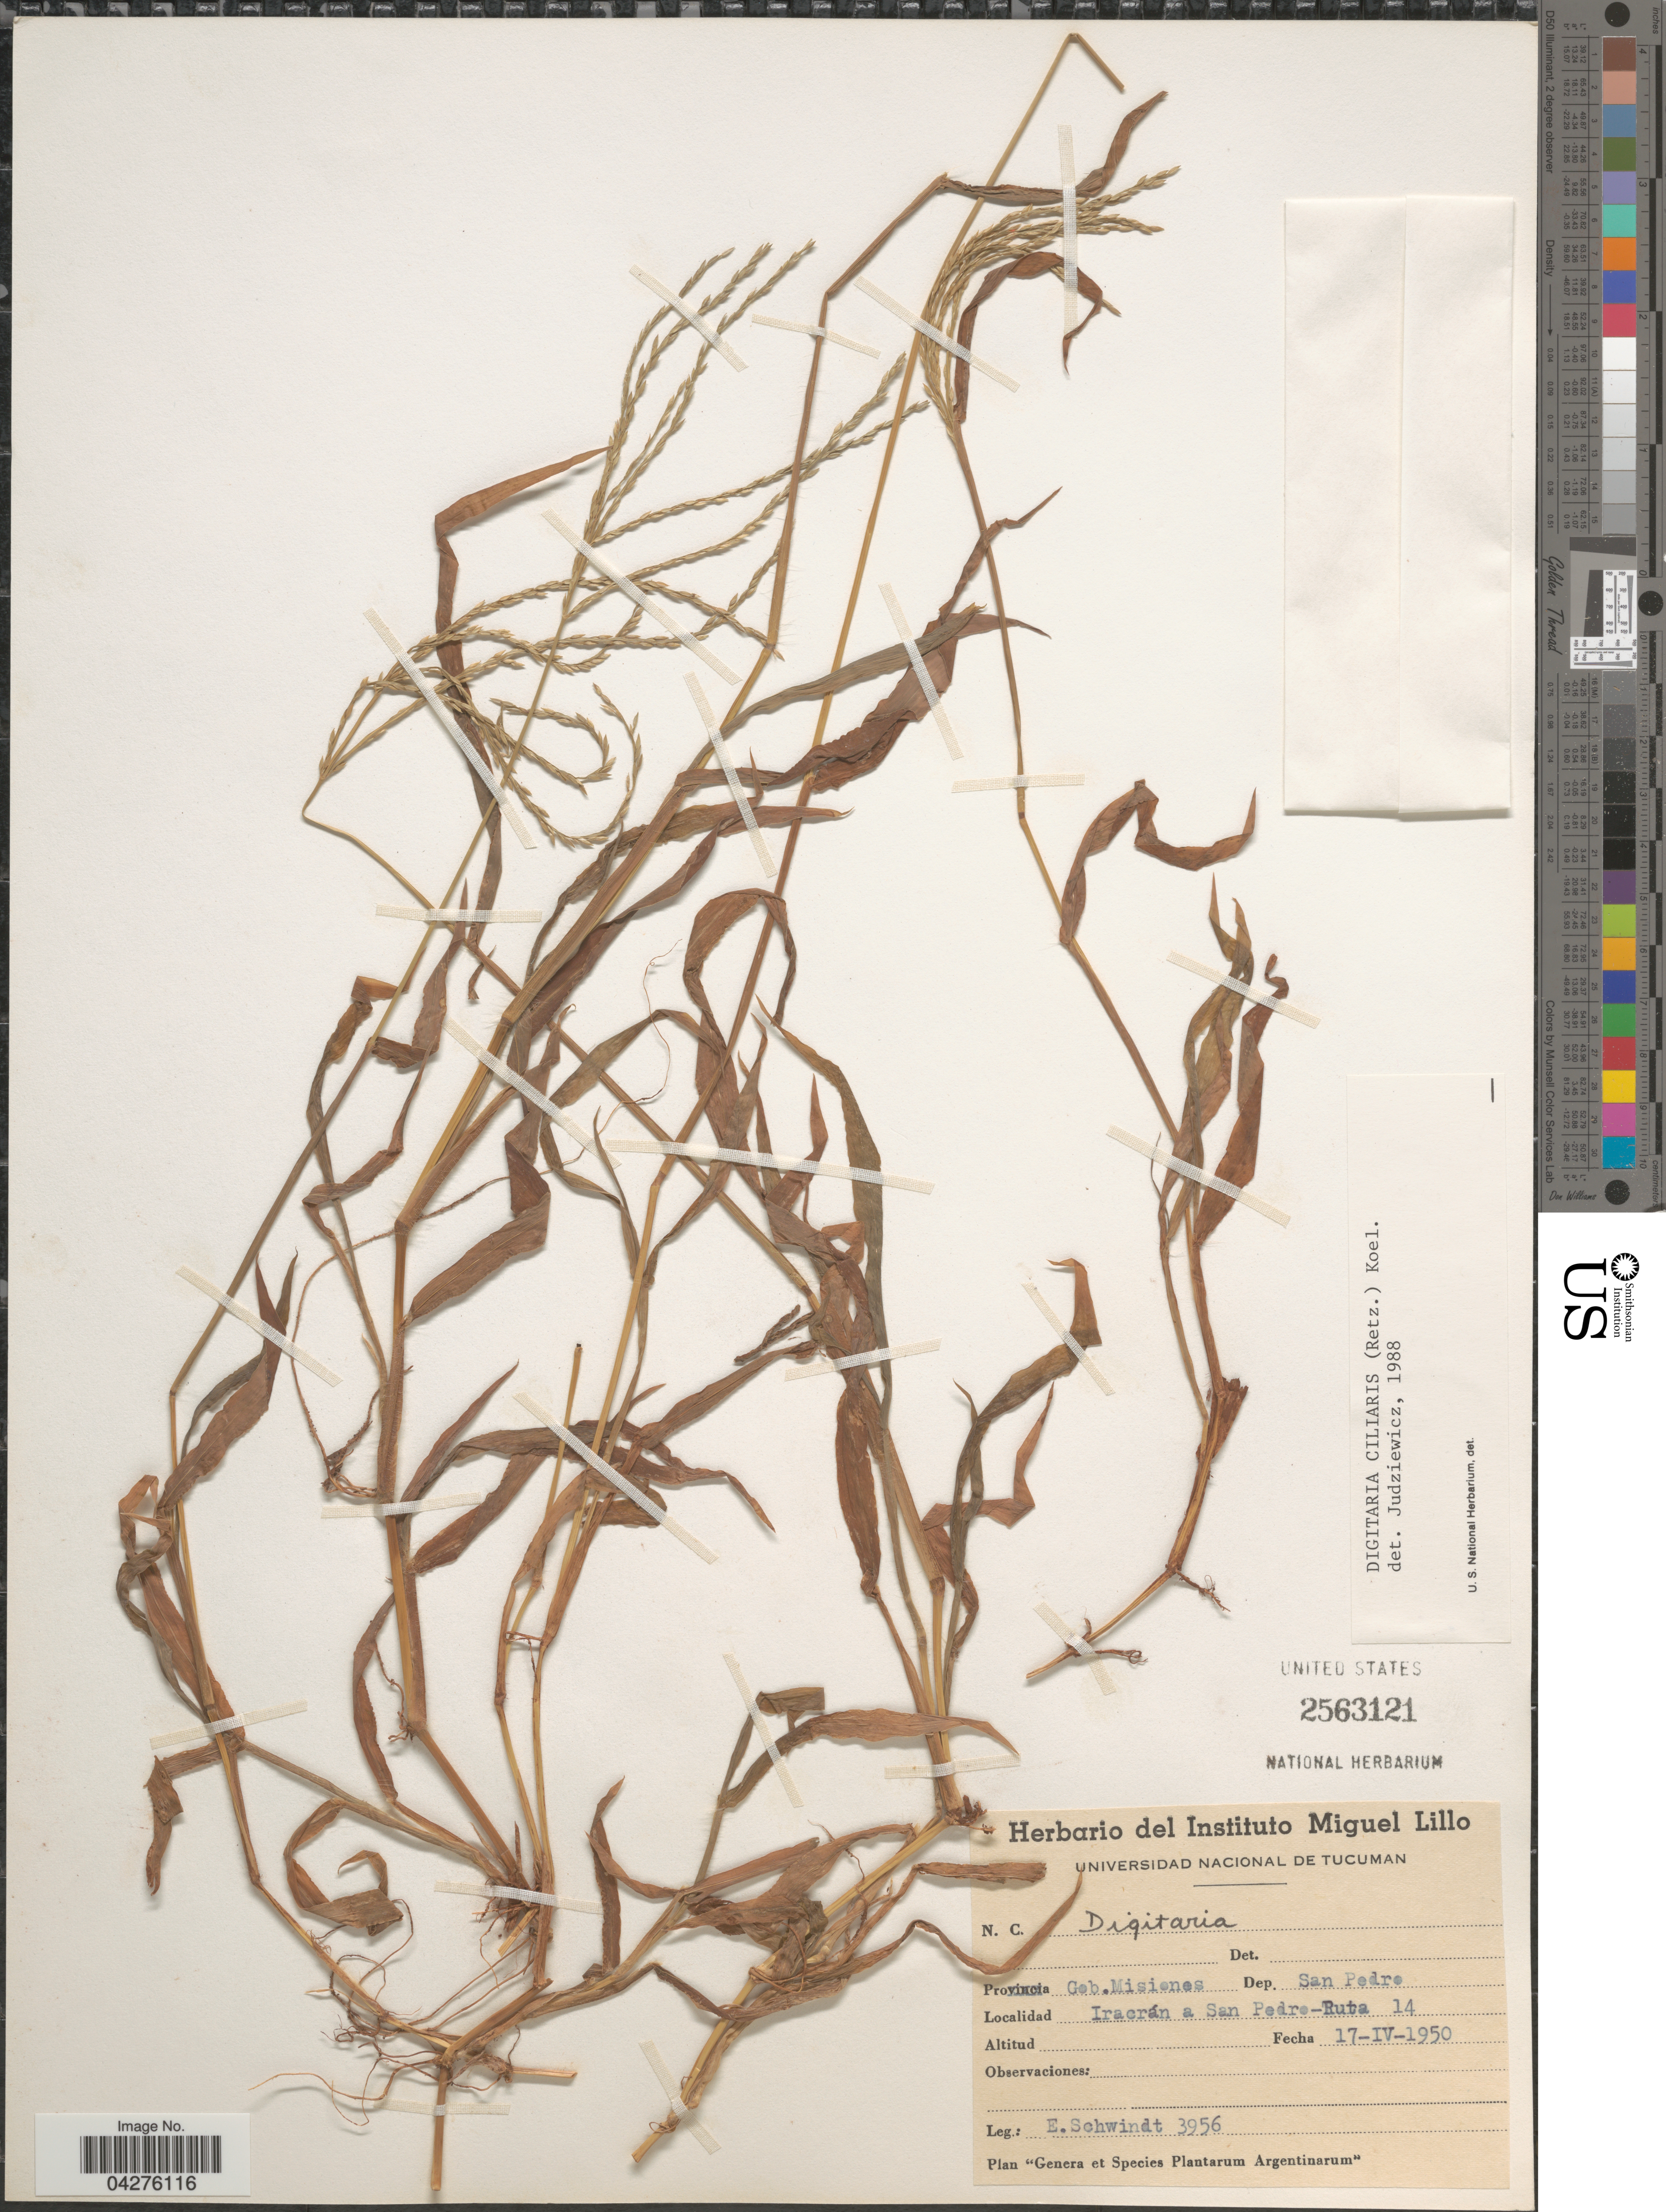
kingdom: Plantae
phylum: Tracheophyta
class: Liliopsida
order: Poales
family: Poaceae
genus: Digitaria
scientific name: Digitaria ciliaris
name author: (Retz.) Koeler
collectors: E. Schwindt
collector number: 3956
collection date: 1950-04-17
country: Argentina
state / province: Misiones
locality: Gob. Misiones. Dep. San Pedro. Iracrán a San Pedro-Ruta 14.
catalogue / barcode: US 2563121